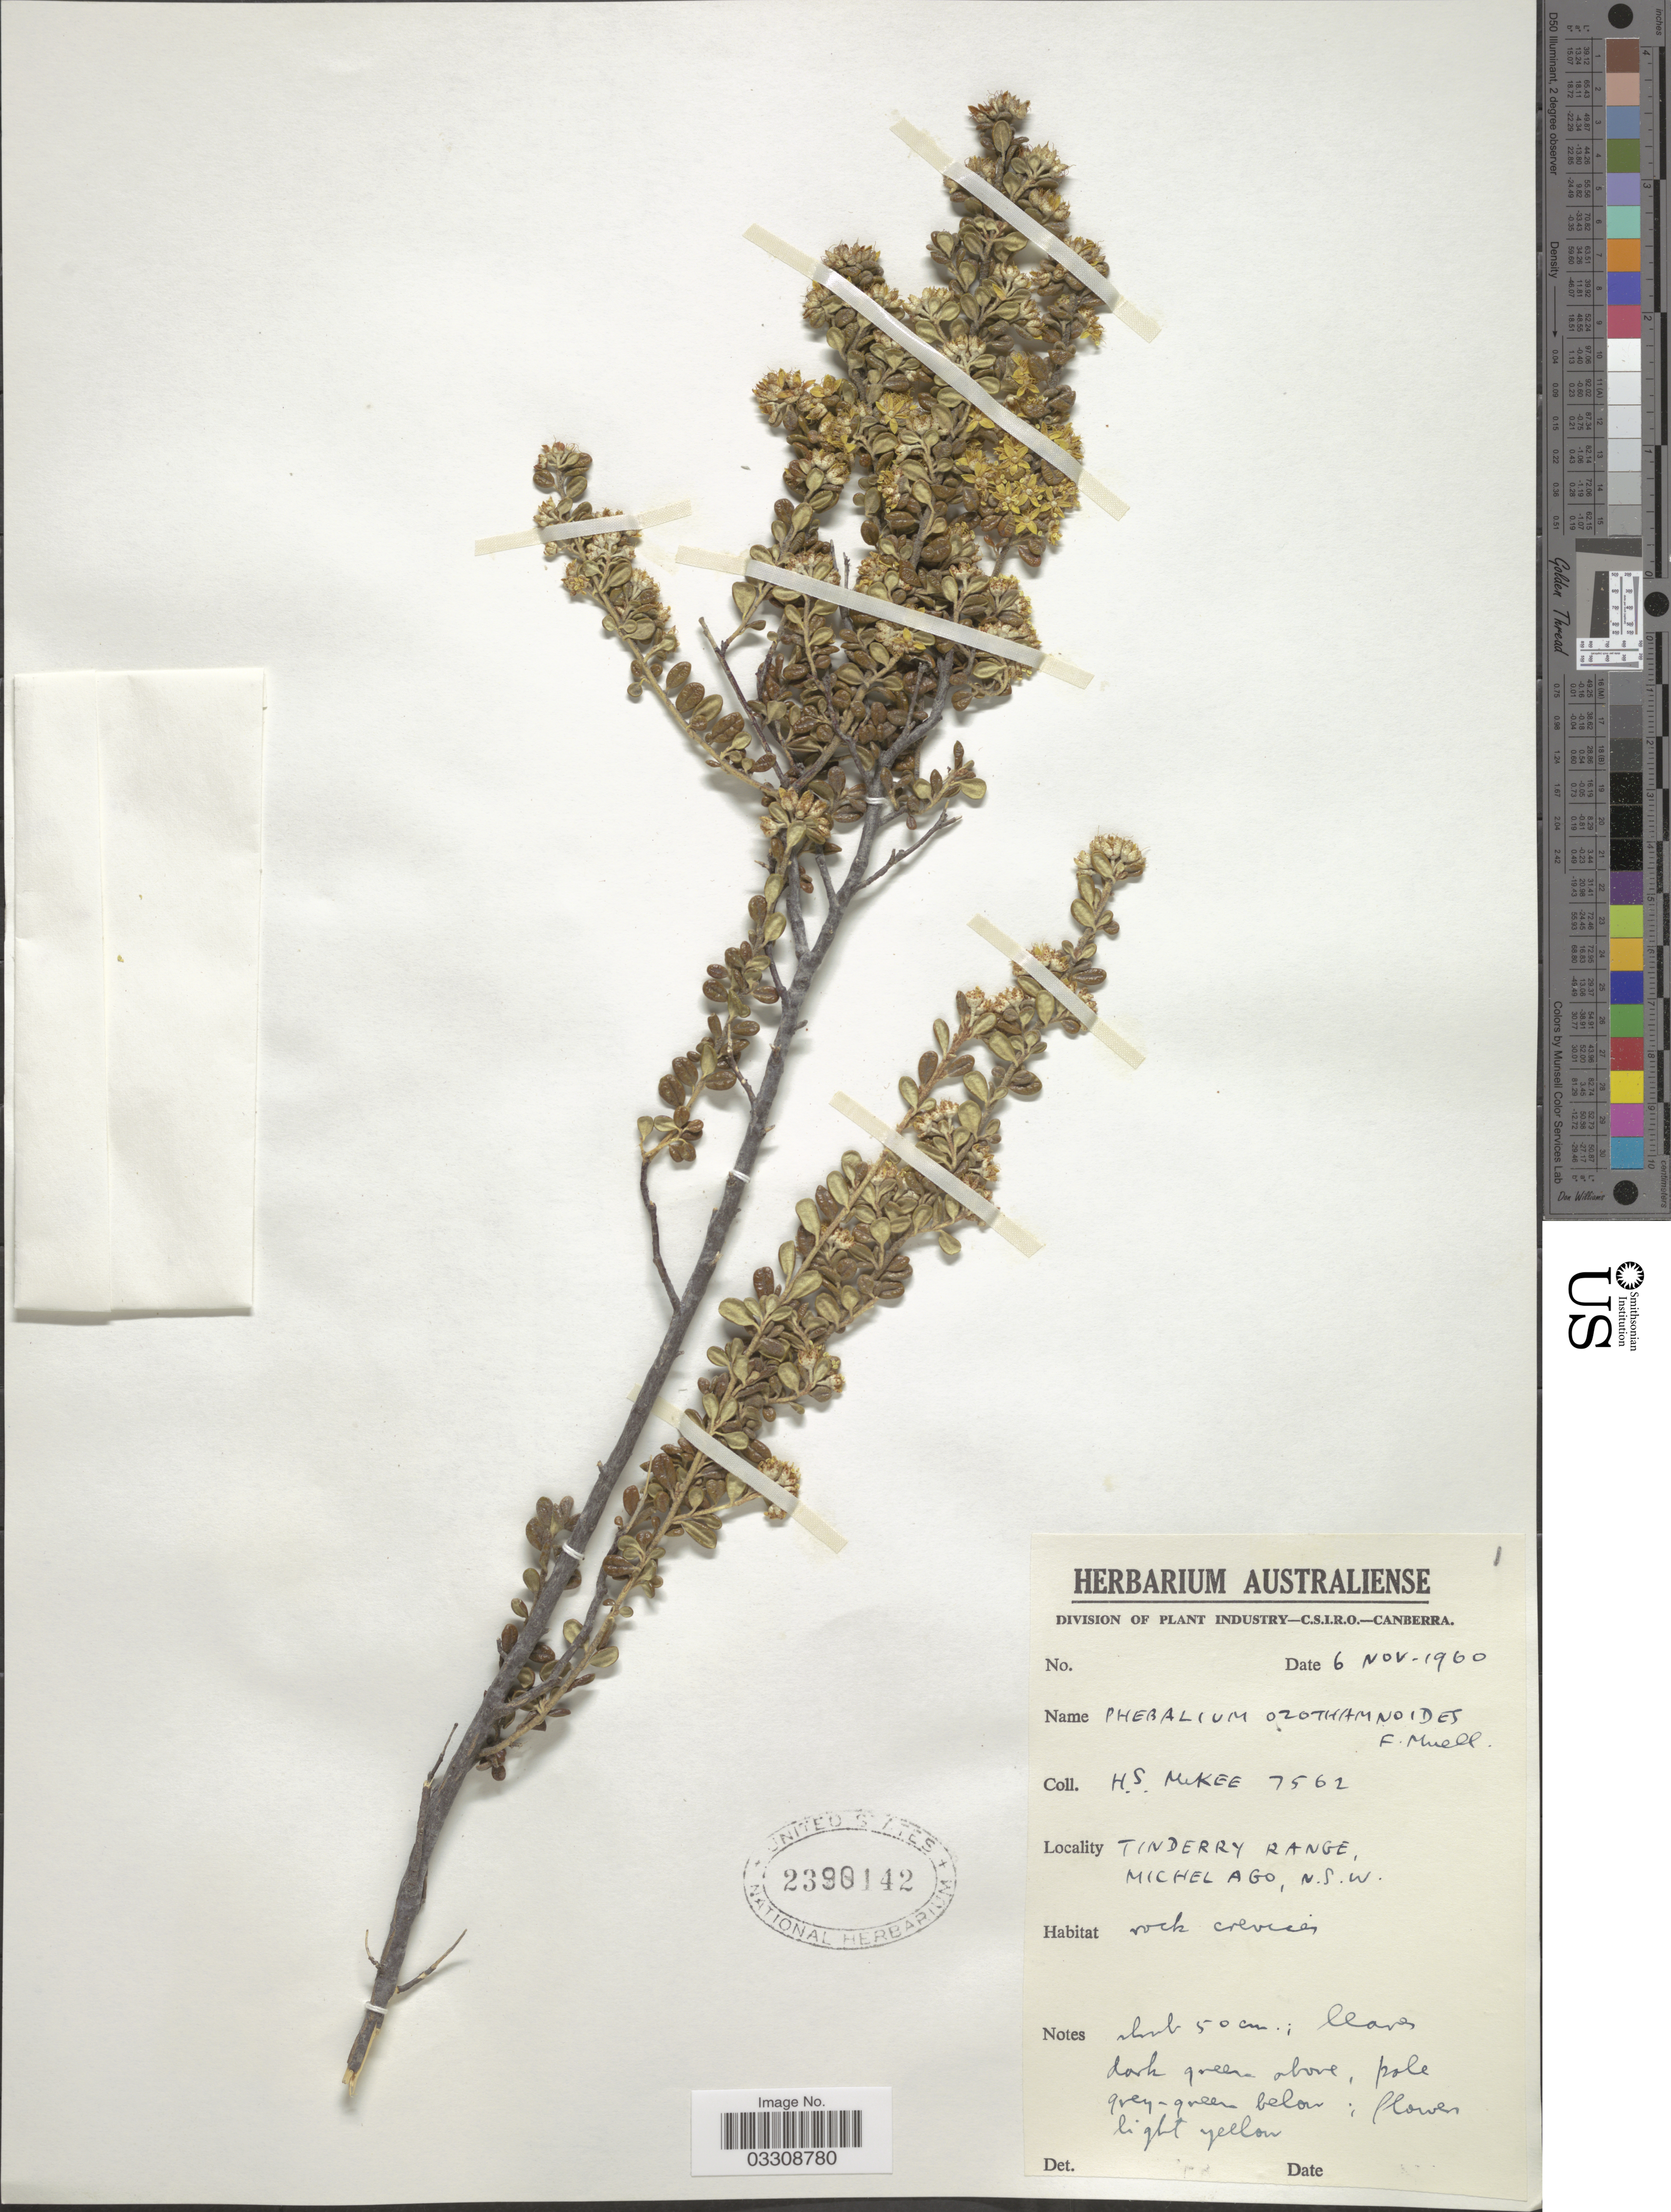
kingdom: Plantae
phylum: Tracheophyta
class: Magnoliopsida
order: Sapindales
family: Rutaceae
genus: Phebalium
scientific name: Phebalium ozothamnoides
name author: F. Muell.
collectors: H. S. McKee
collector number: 7562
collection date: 1960-11-06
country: Australia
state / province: New South Wales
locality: Tinderry Range, Michelago.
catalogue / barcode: US 2390142